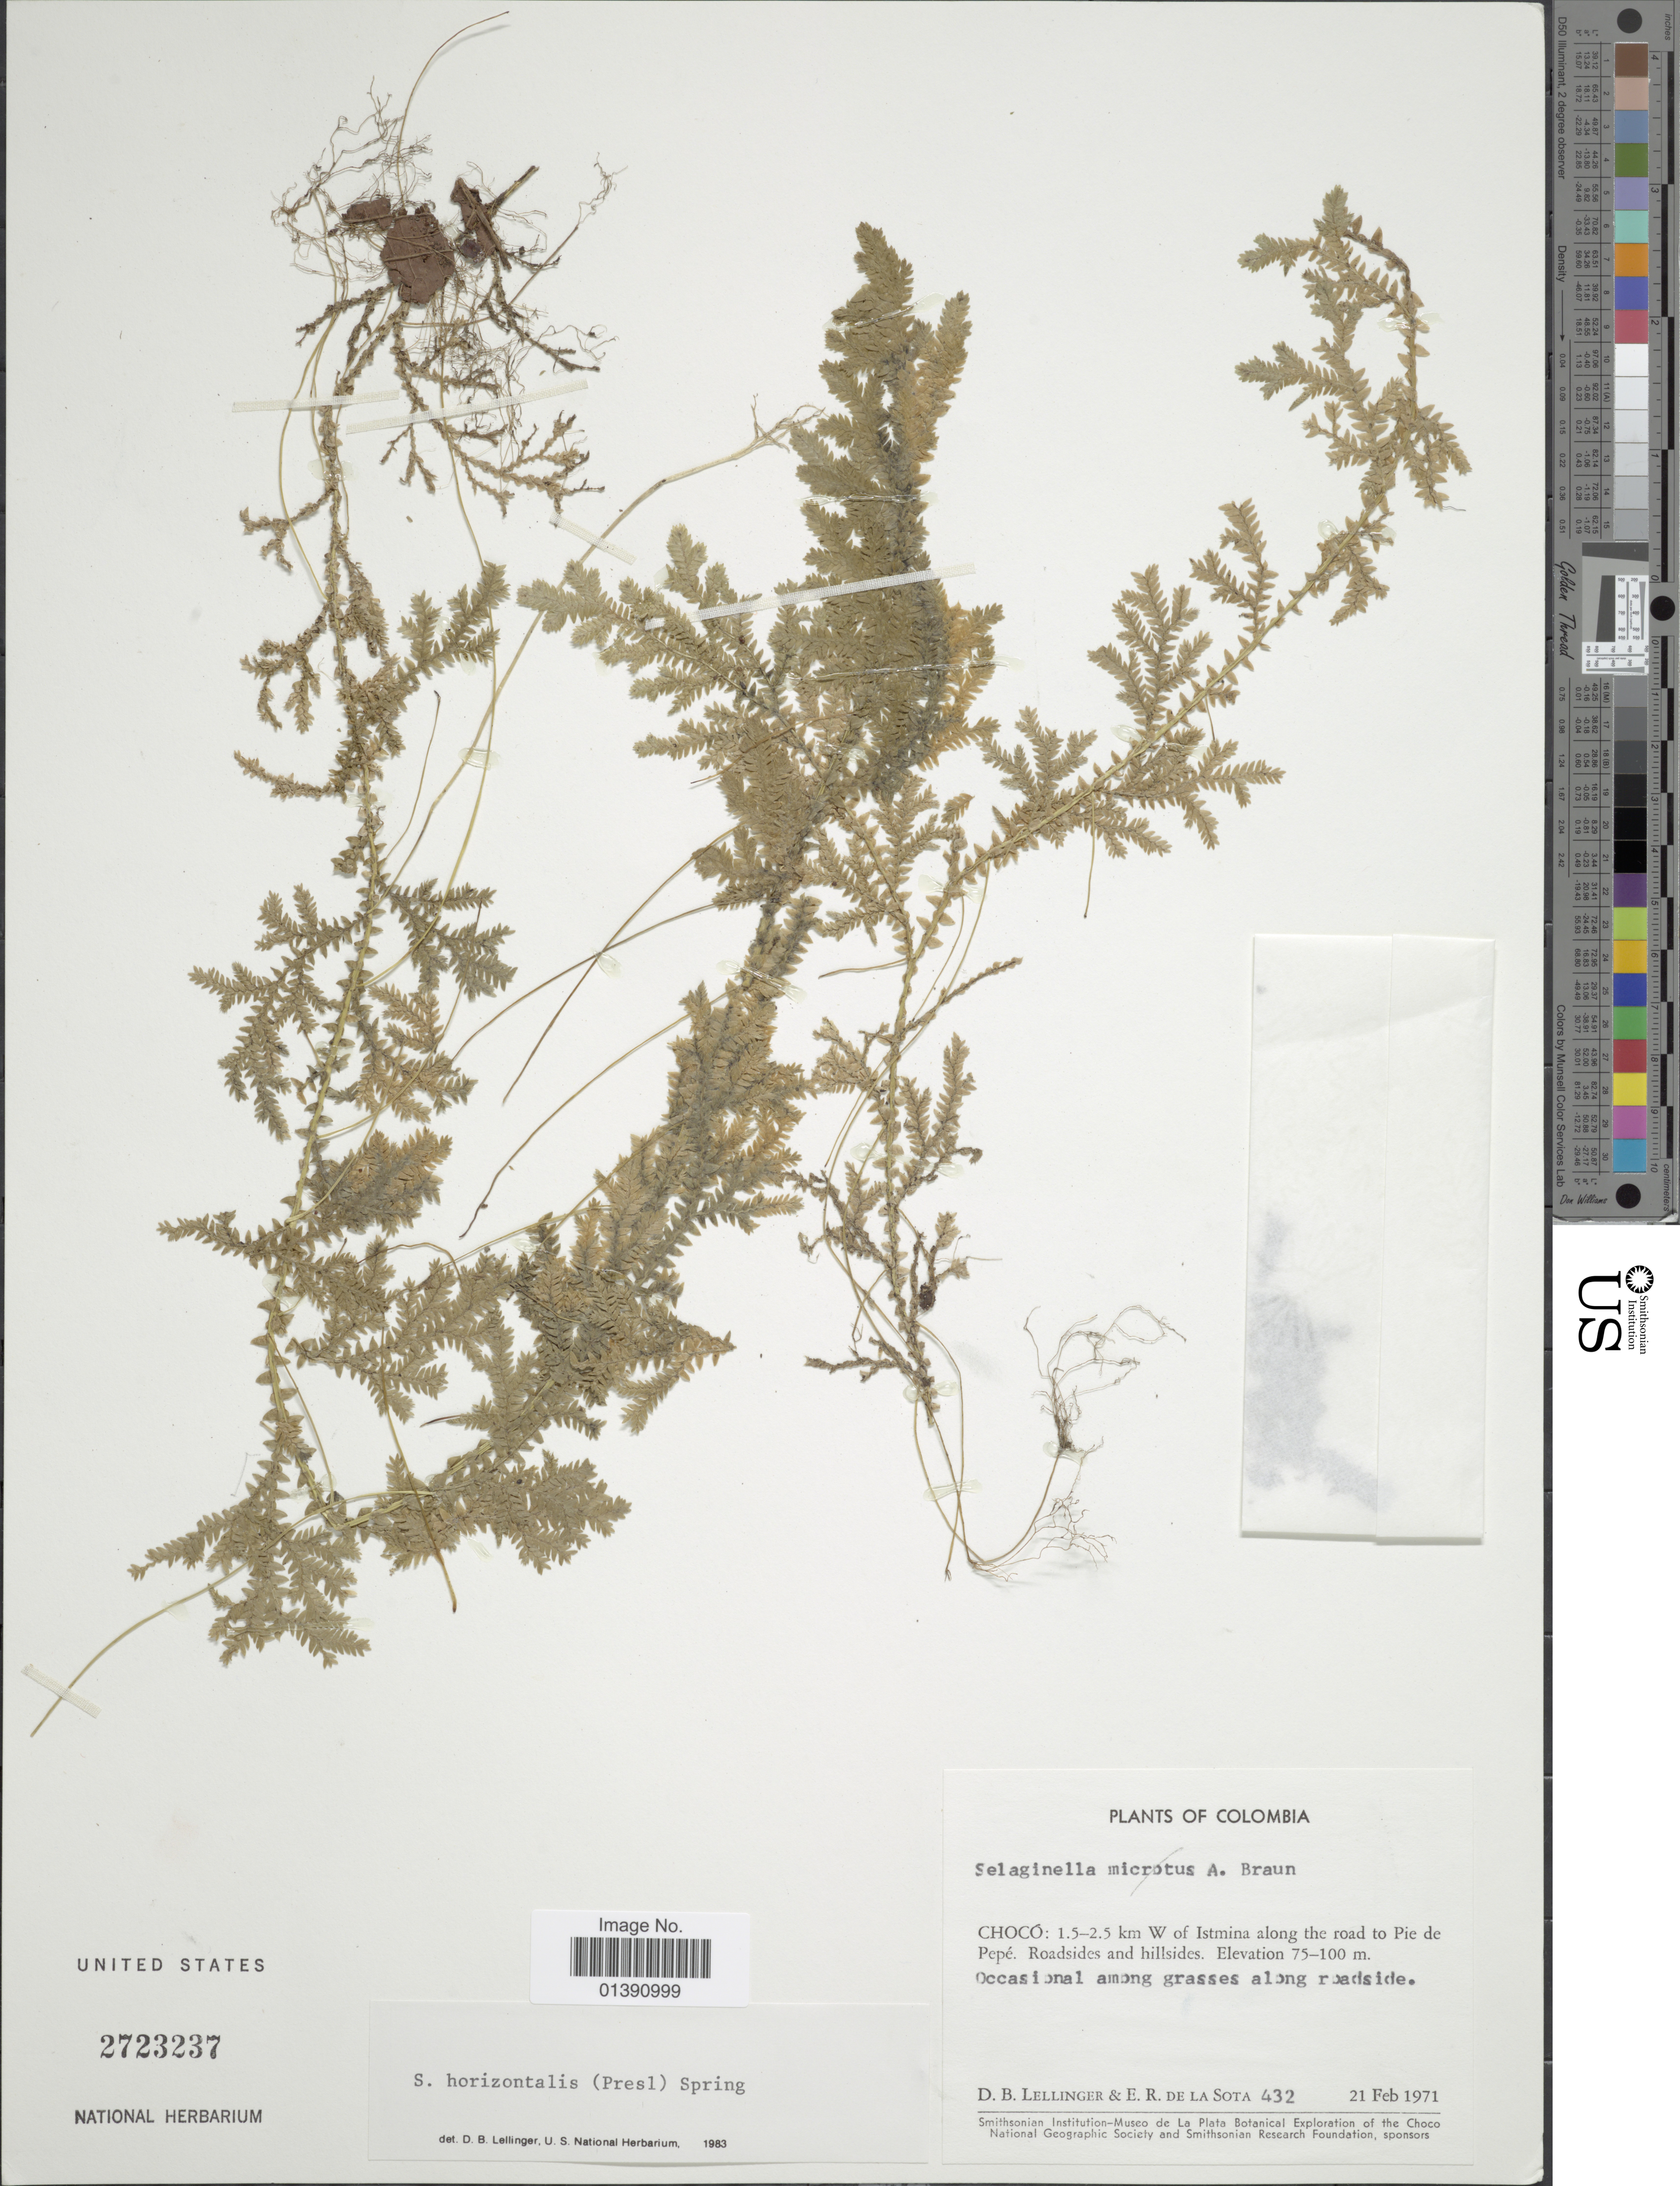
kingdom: Plantae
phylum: Tracheophyta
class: Lycopodiopsida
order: Selaginellales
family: Selaginellaceae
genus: Selaginella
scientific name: Selaginella horizontalis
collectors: D. B. Lellinger & E. R. de la Sota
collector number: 432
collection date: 1971-02-21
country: Colombia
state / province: Chocó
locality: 1.5-2.5 km W of Istmina along the road to Pic de Pepé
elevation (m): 75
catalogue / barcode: US 2723237